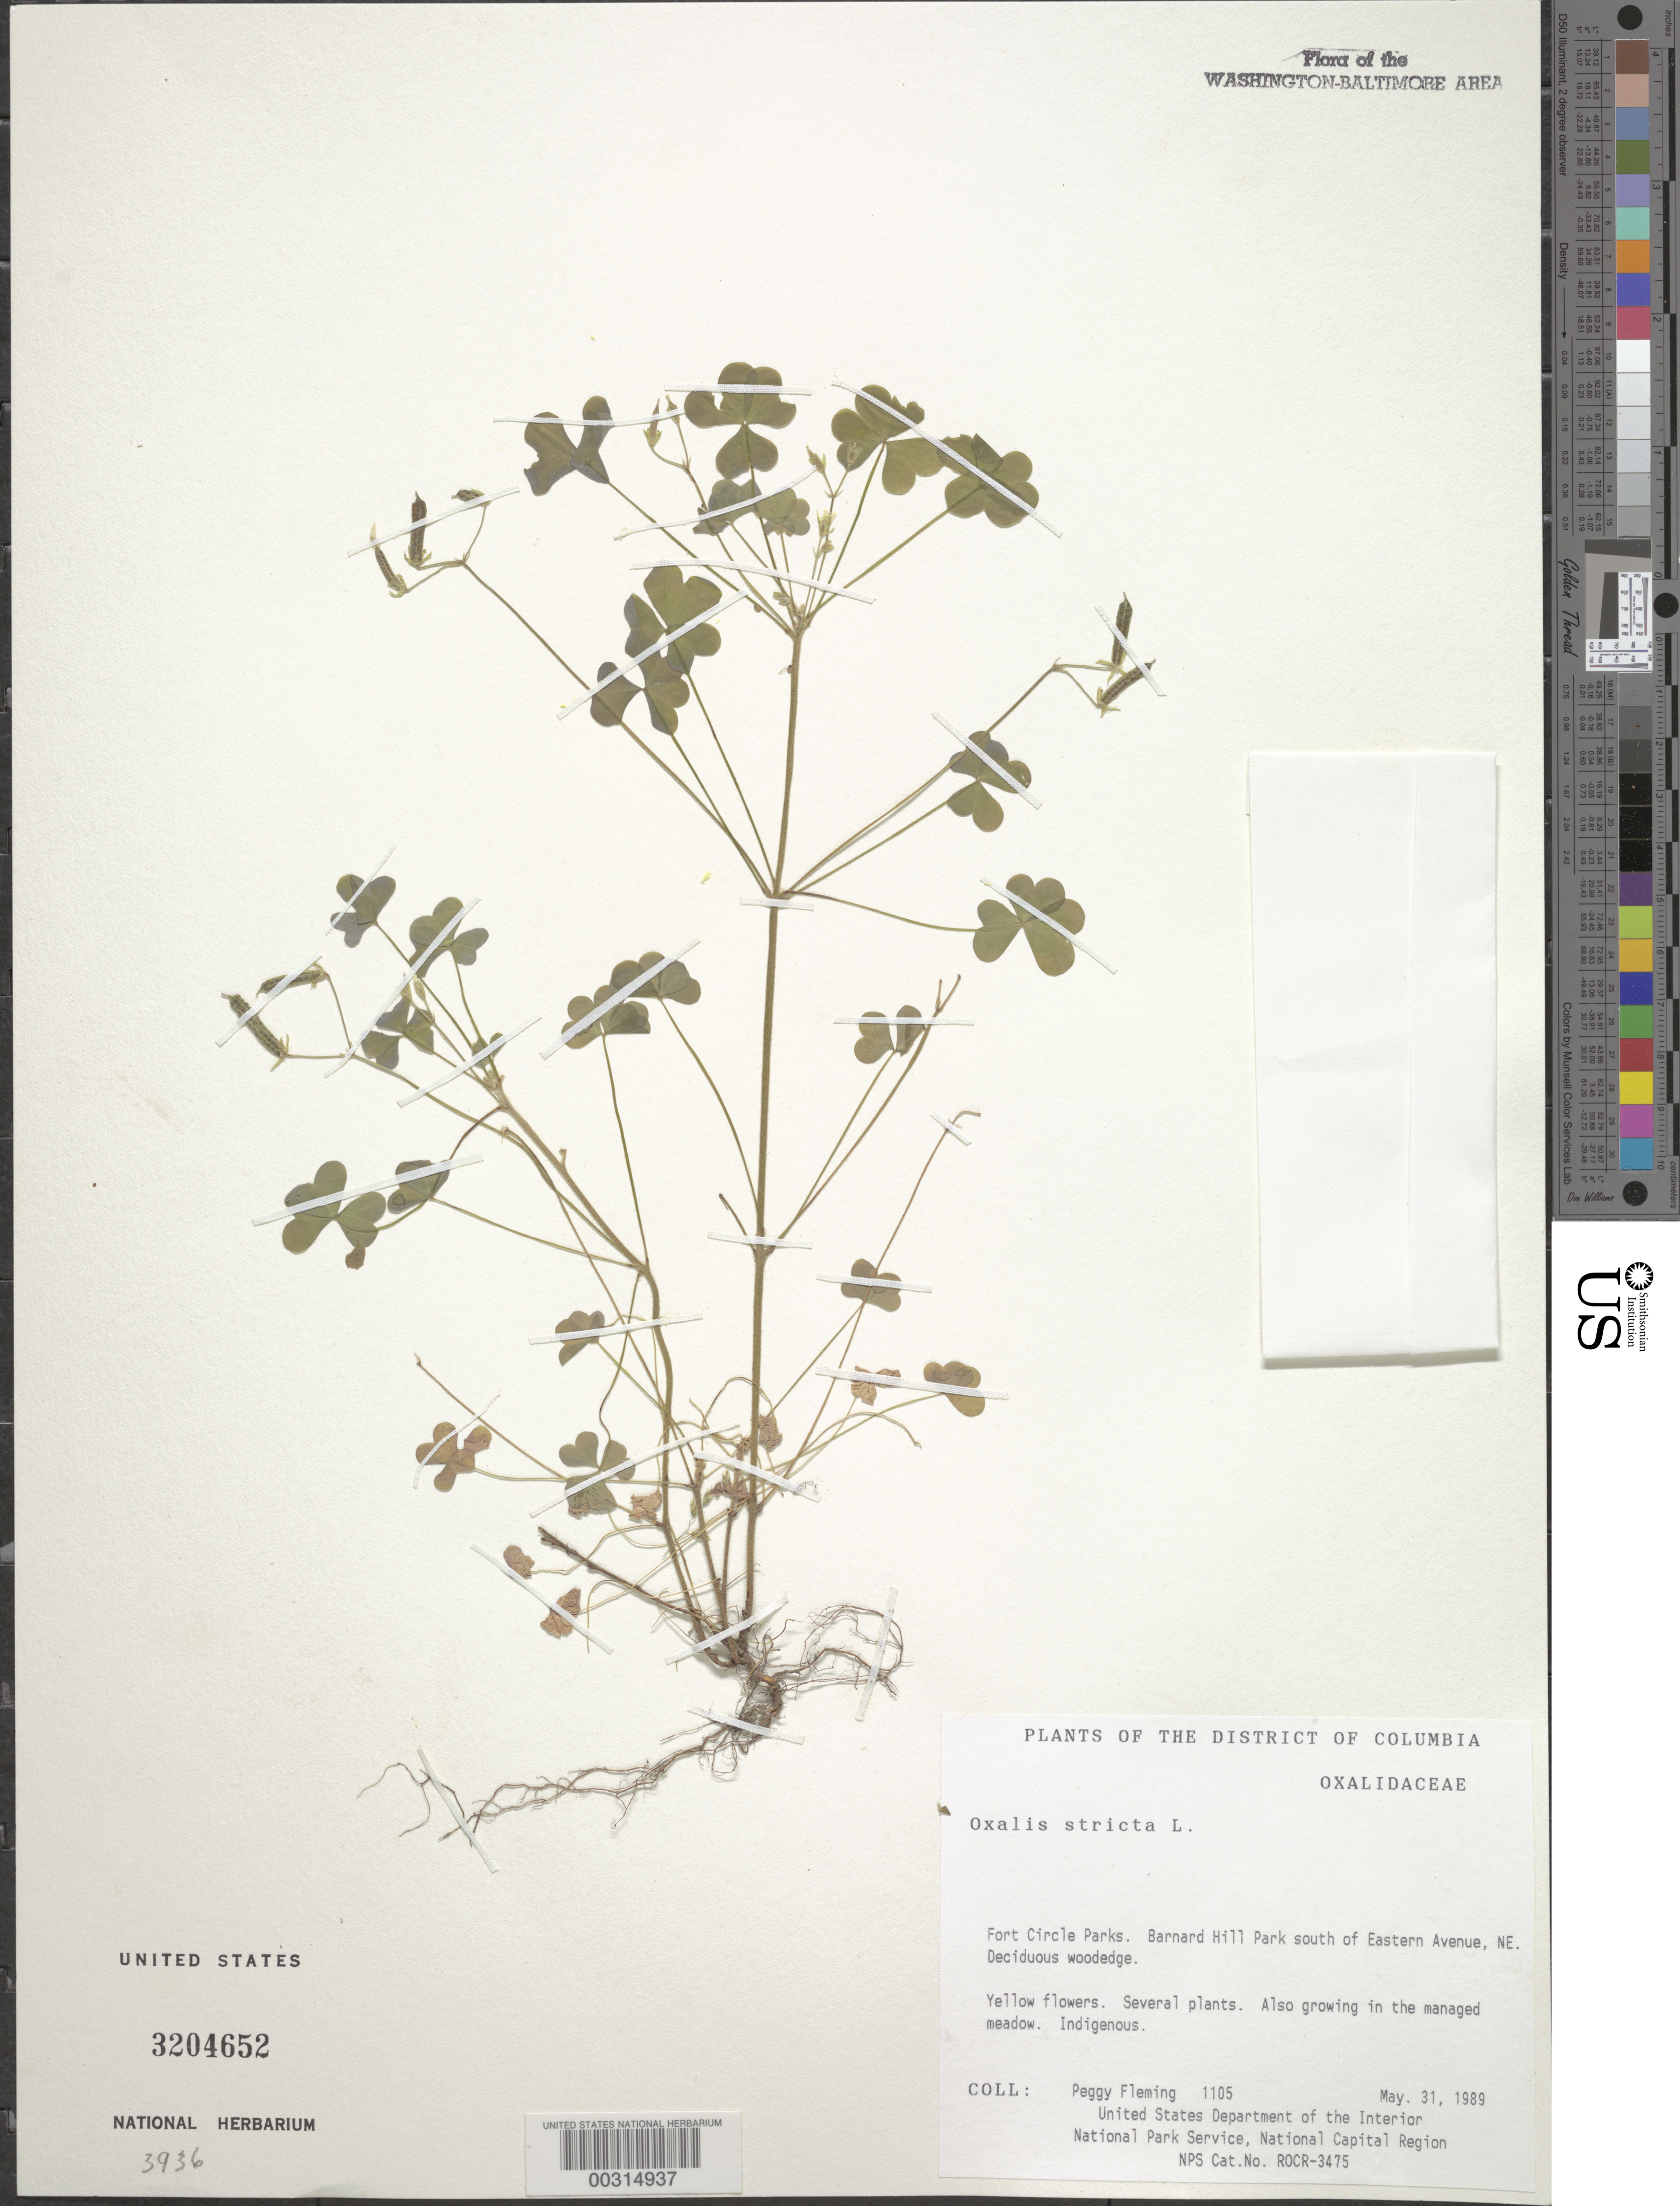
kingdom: Plantae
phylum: Tracheophyta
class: Magnoliopsida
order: Oxalidales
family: Oxalidaceae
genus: Oxalis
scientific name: Oxalis stricta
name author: L.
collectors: P. Fleming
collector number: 1105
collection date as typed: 31 May 1989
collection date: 1989-05-31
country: United States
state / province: District of Columbia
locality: Fort Circle Parks, Barnard Hill Park S of Eastern Ave NE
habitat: Deciduous woodedge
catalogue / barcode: US 3204652